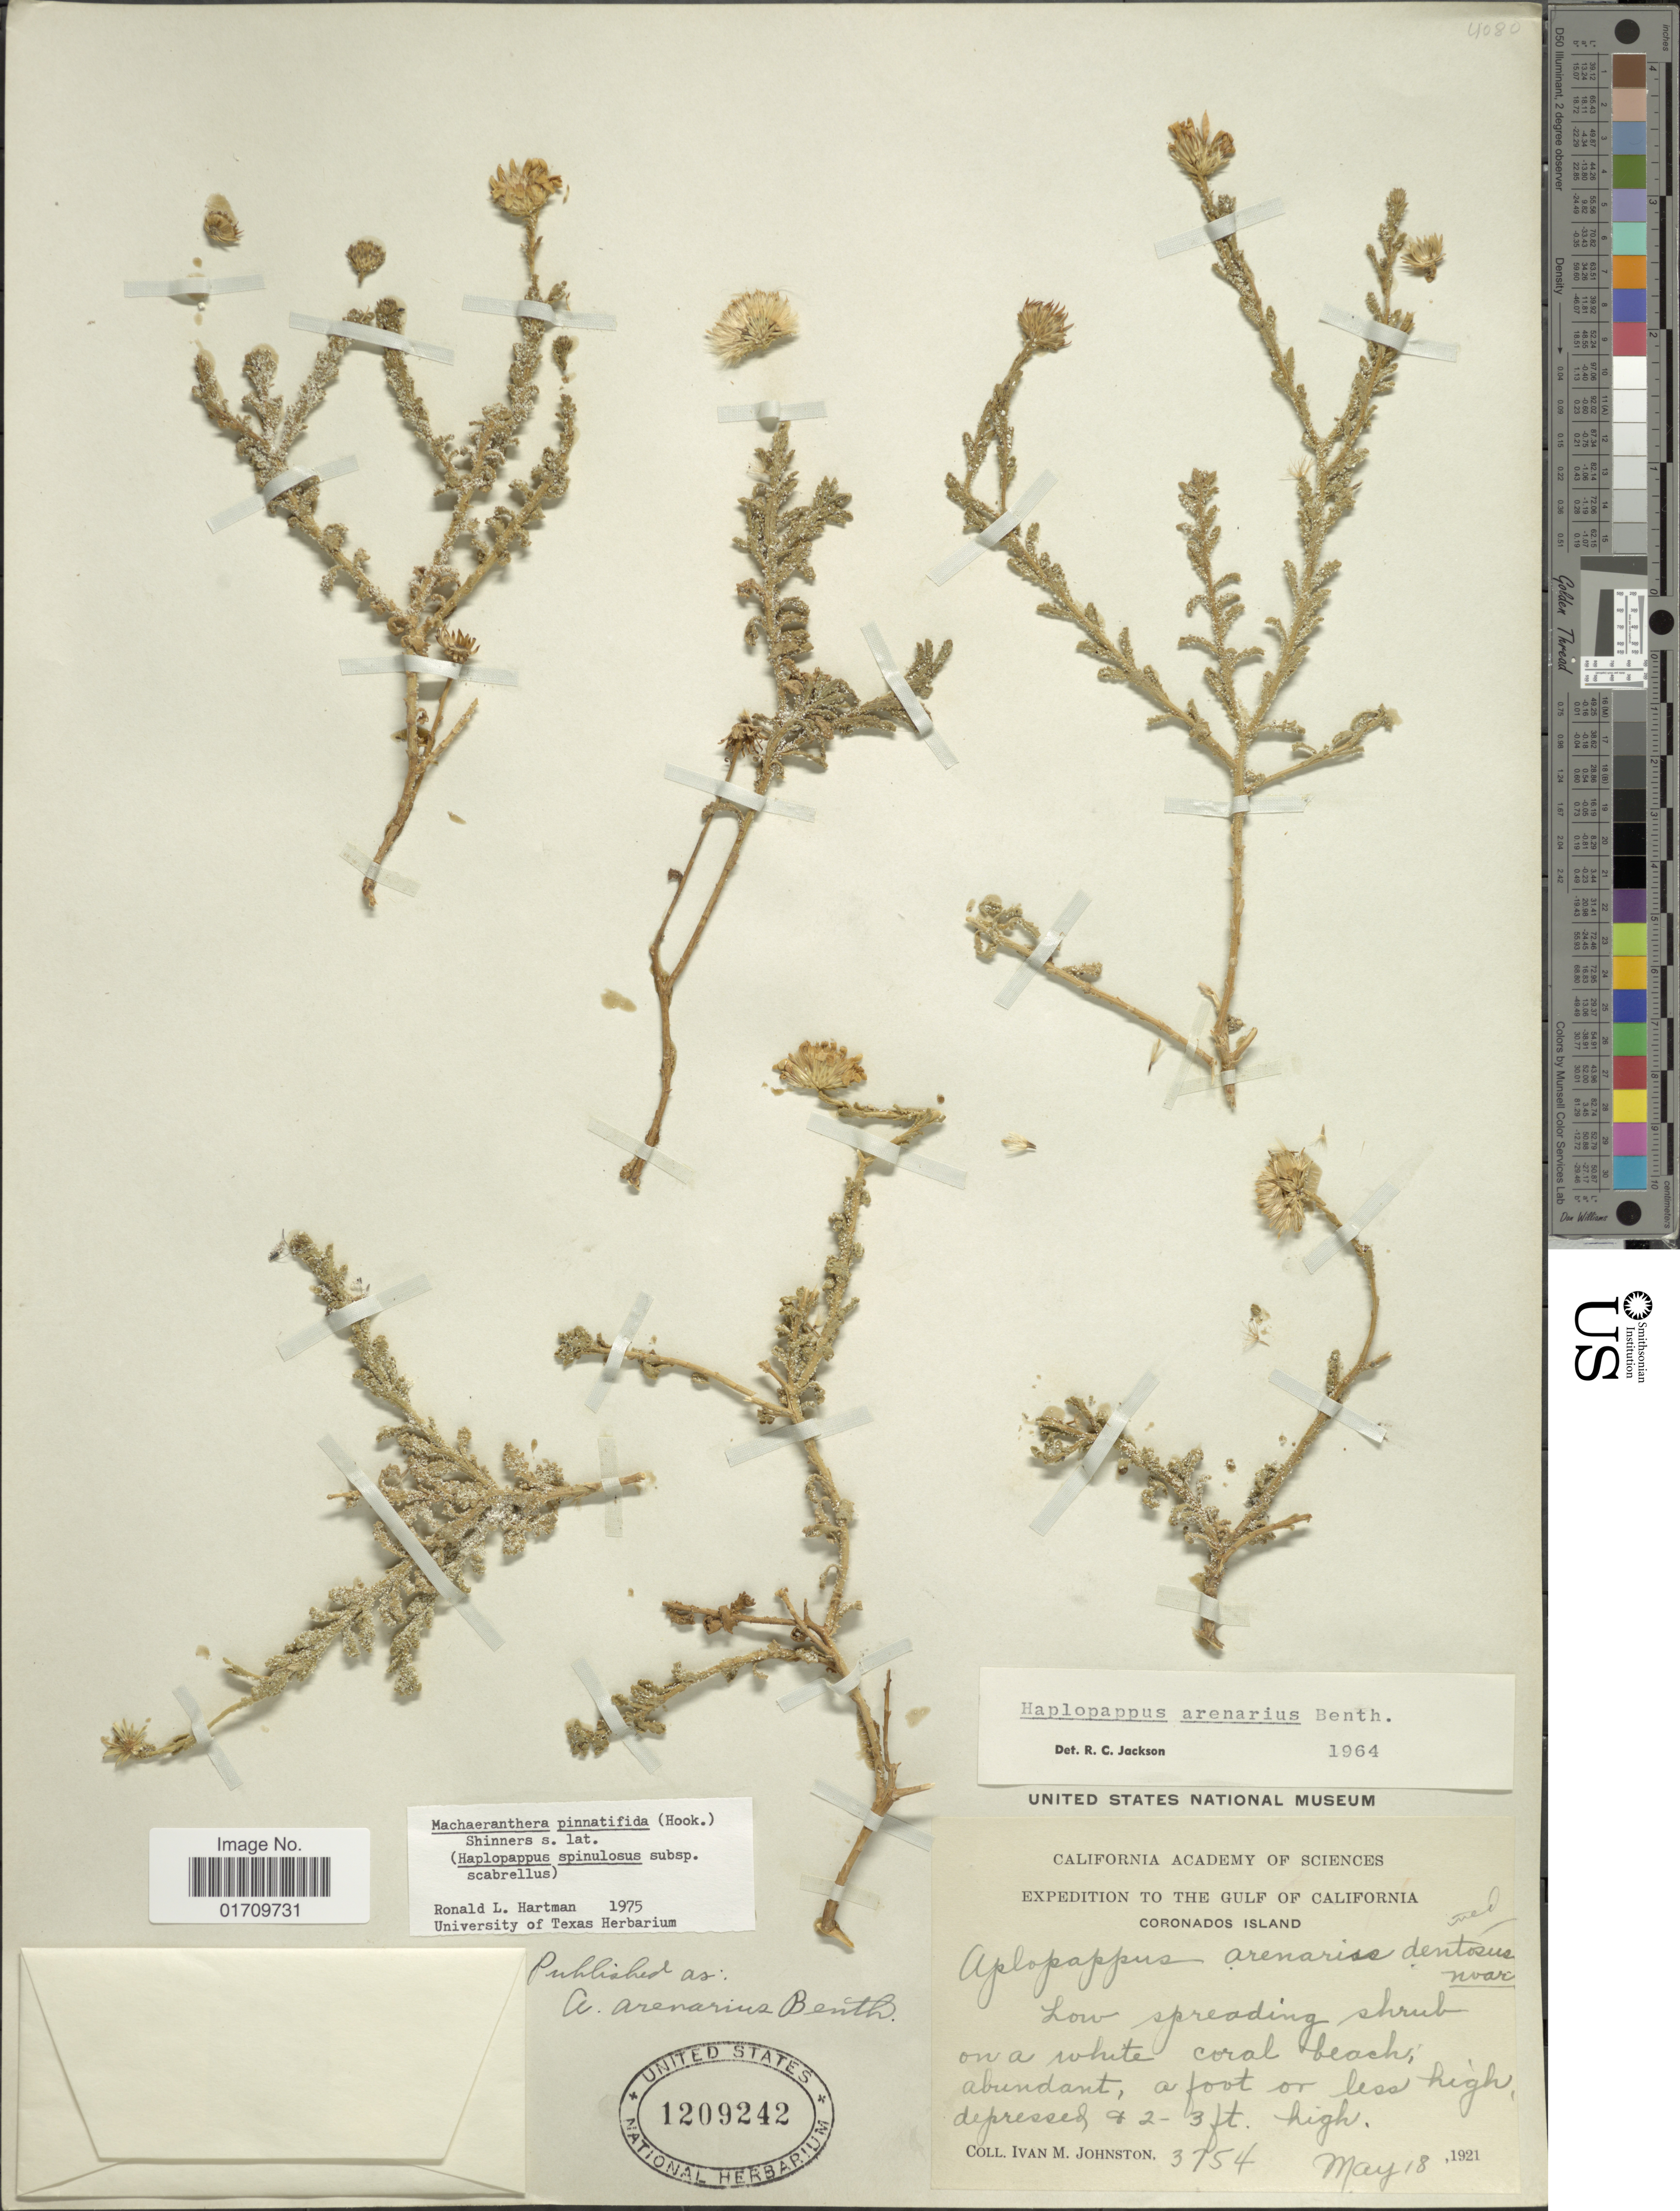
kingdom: Plantae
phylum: Tracheophyta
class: Magnoliopsida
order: Asterales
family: Asteraceae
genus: Machaeranthera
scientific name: Machaeranthera pinnatifida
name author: (Hook.) Shinners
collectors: I.M. Johnston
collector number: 3754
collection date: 1921-05-18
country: Mexico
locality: Gulf of California, Coronados Island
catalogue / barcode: US 1209242